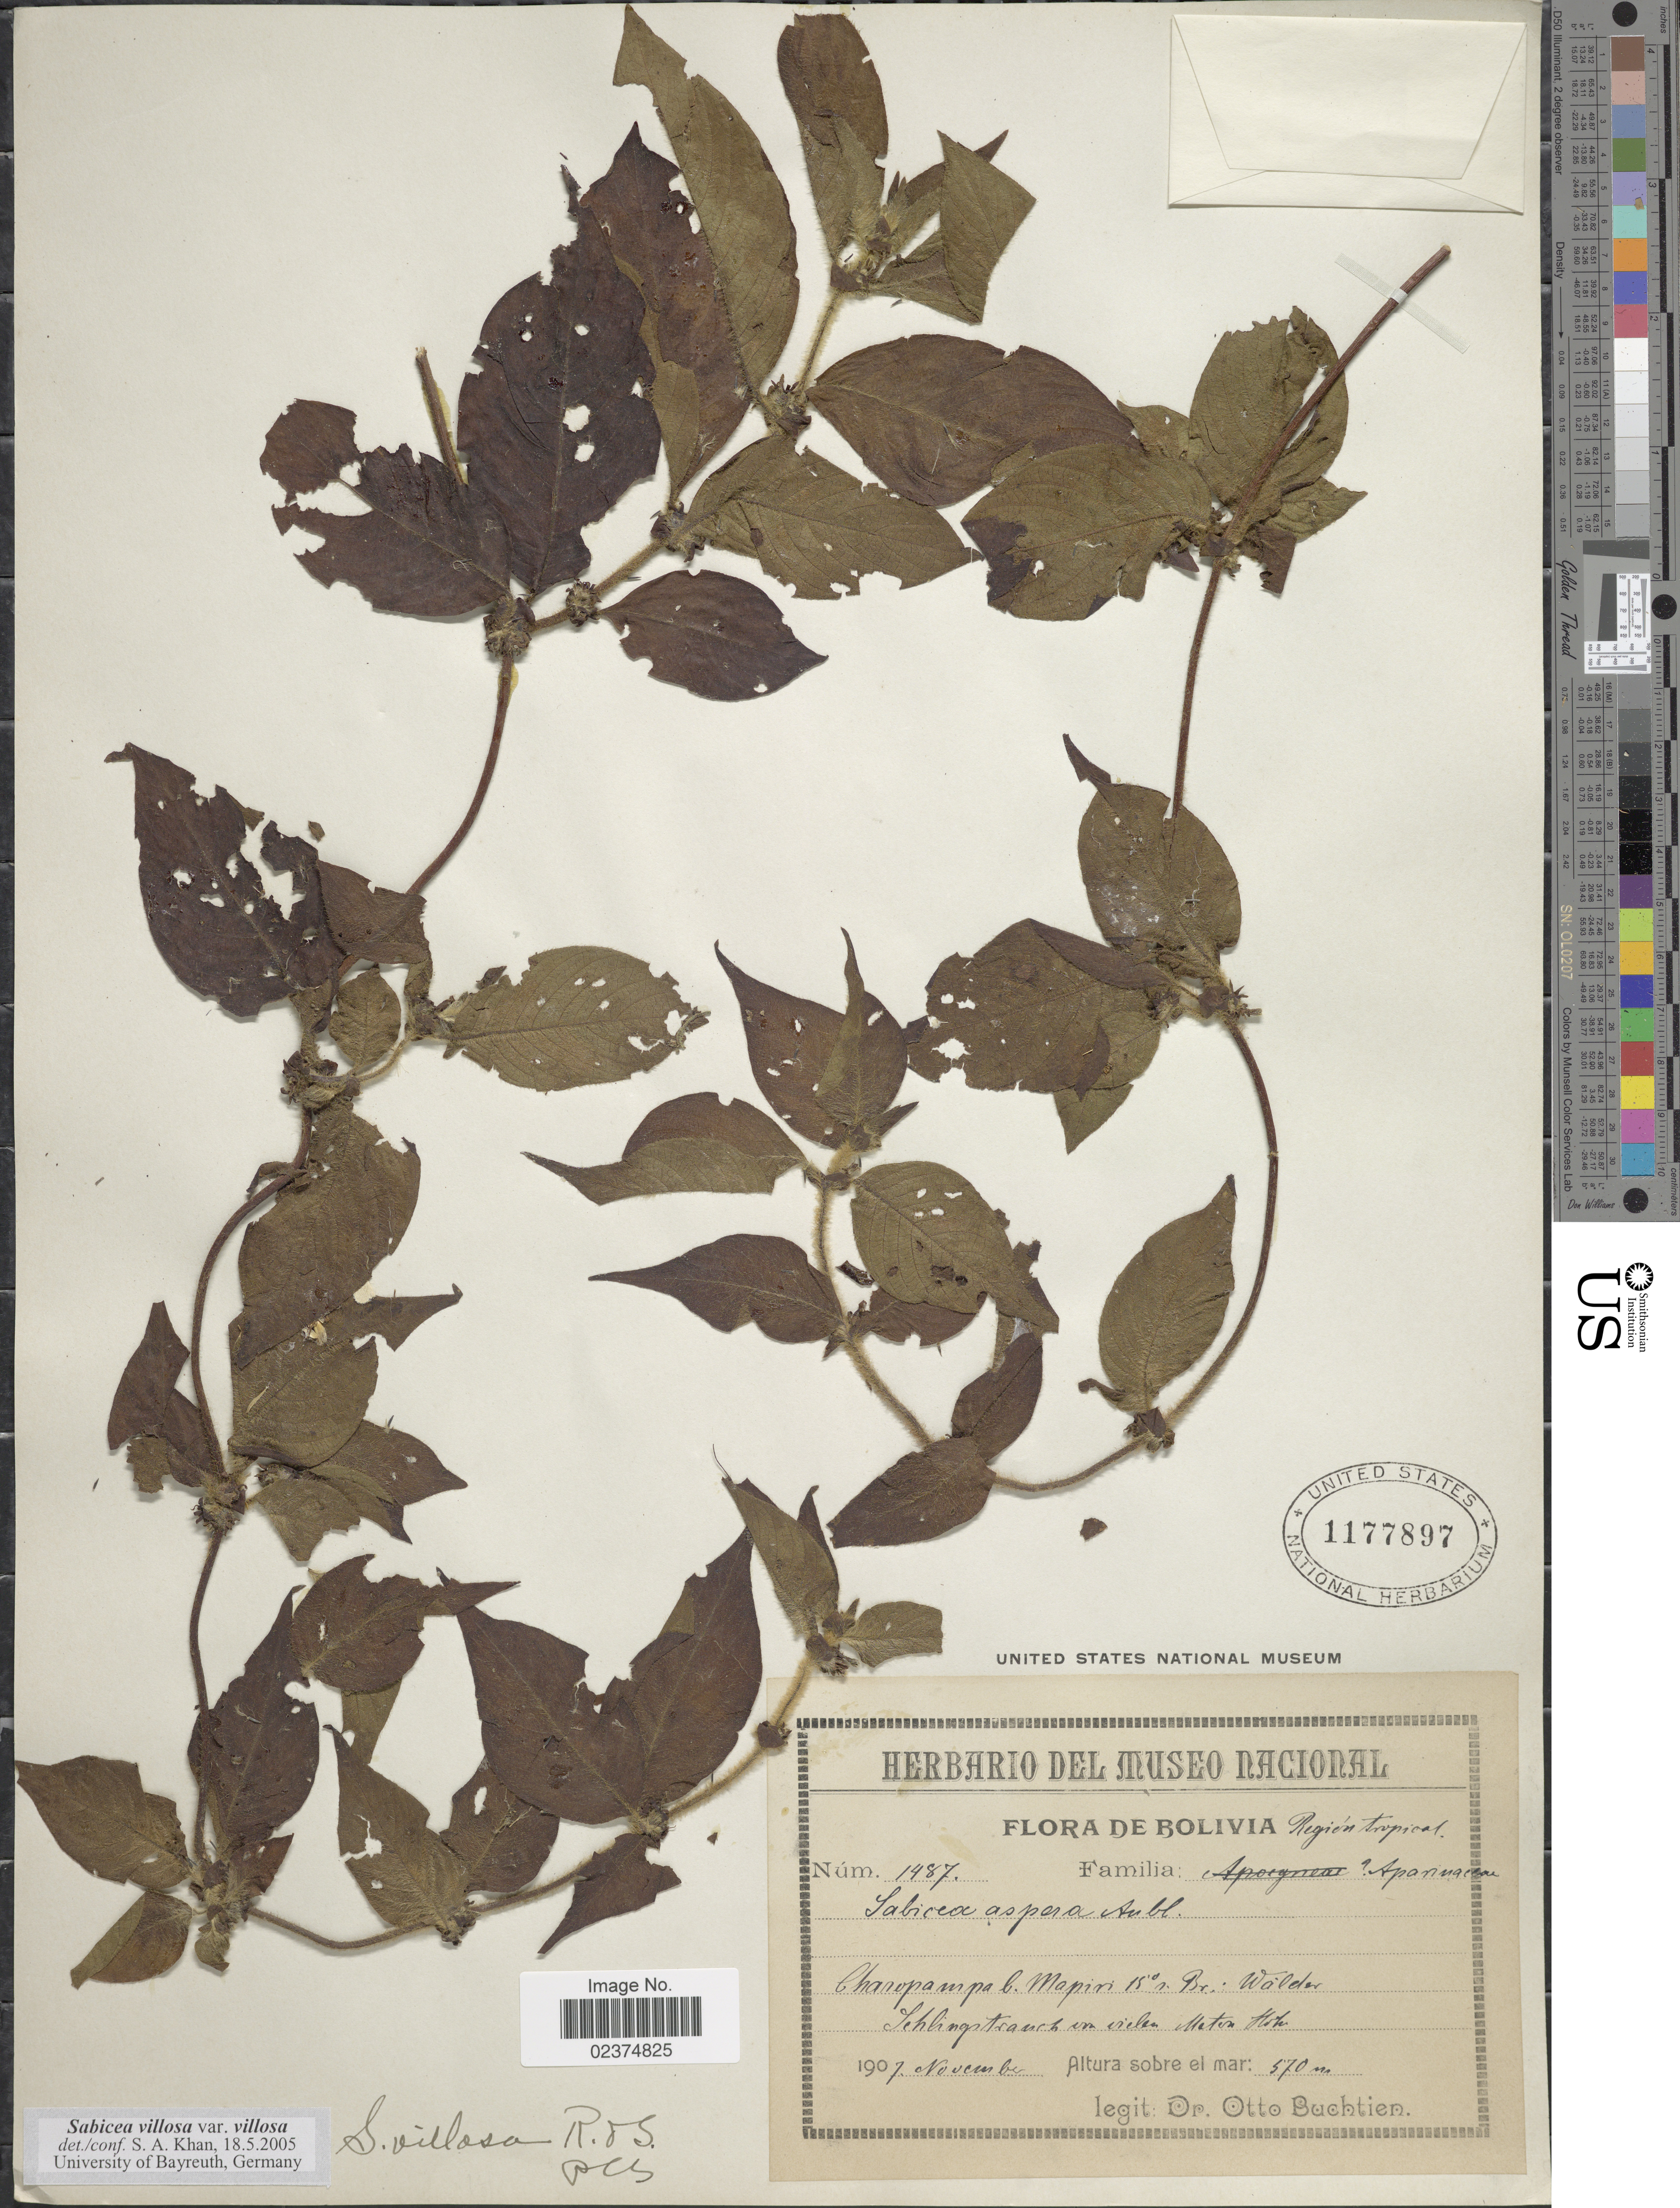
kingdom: Plantae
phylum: Tracheophyta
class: Magnoliopsida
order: Gentianales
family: Rubiaceae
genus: Sabicea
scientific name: Sabicea villosa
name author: Willd. ex Roem. & Schult.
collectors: O. Buchtien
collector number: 1487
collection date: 1907-11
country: Bolivia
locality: Region Tropical. Charopampa l. Mapiri 15° s. Br.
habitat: Wäldern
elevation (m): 570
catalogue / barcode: US 1177897